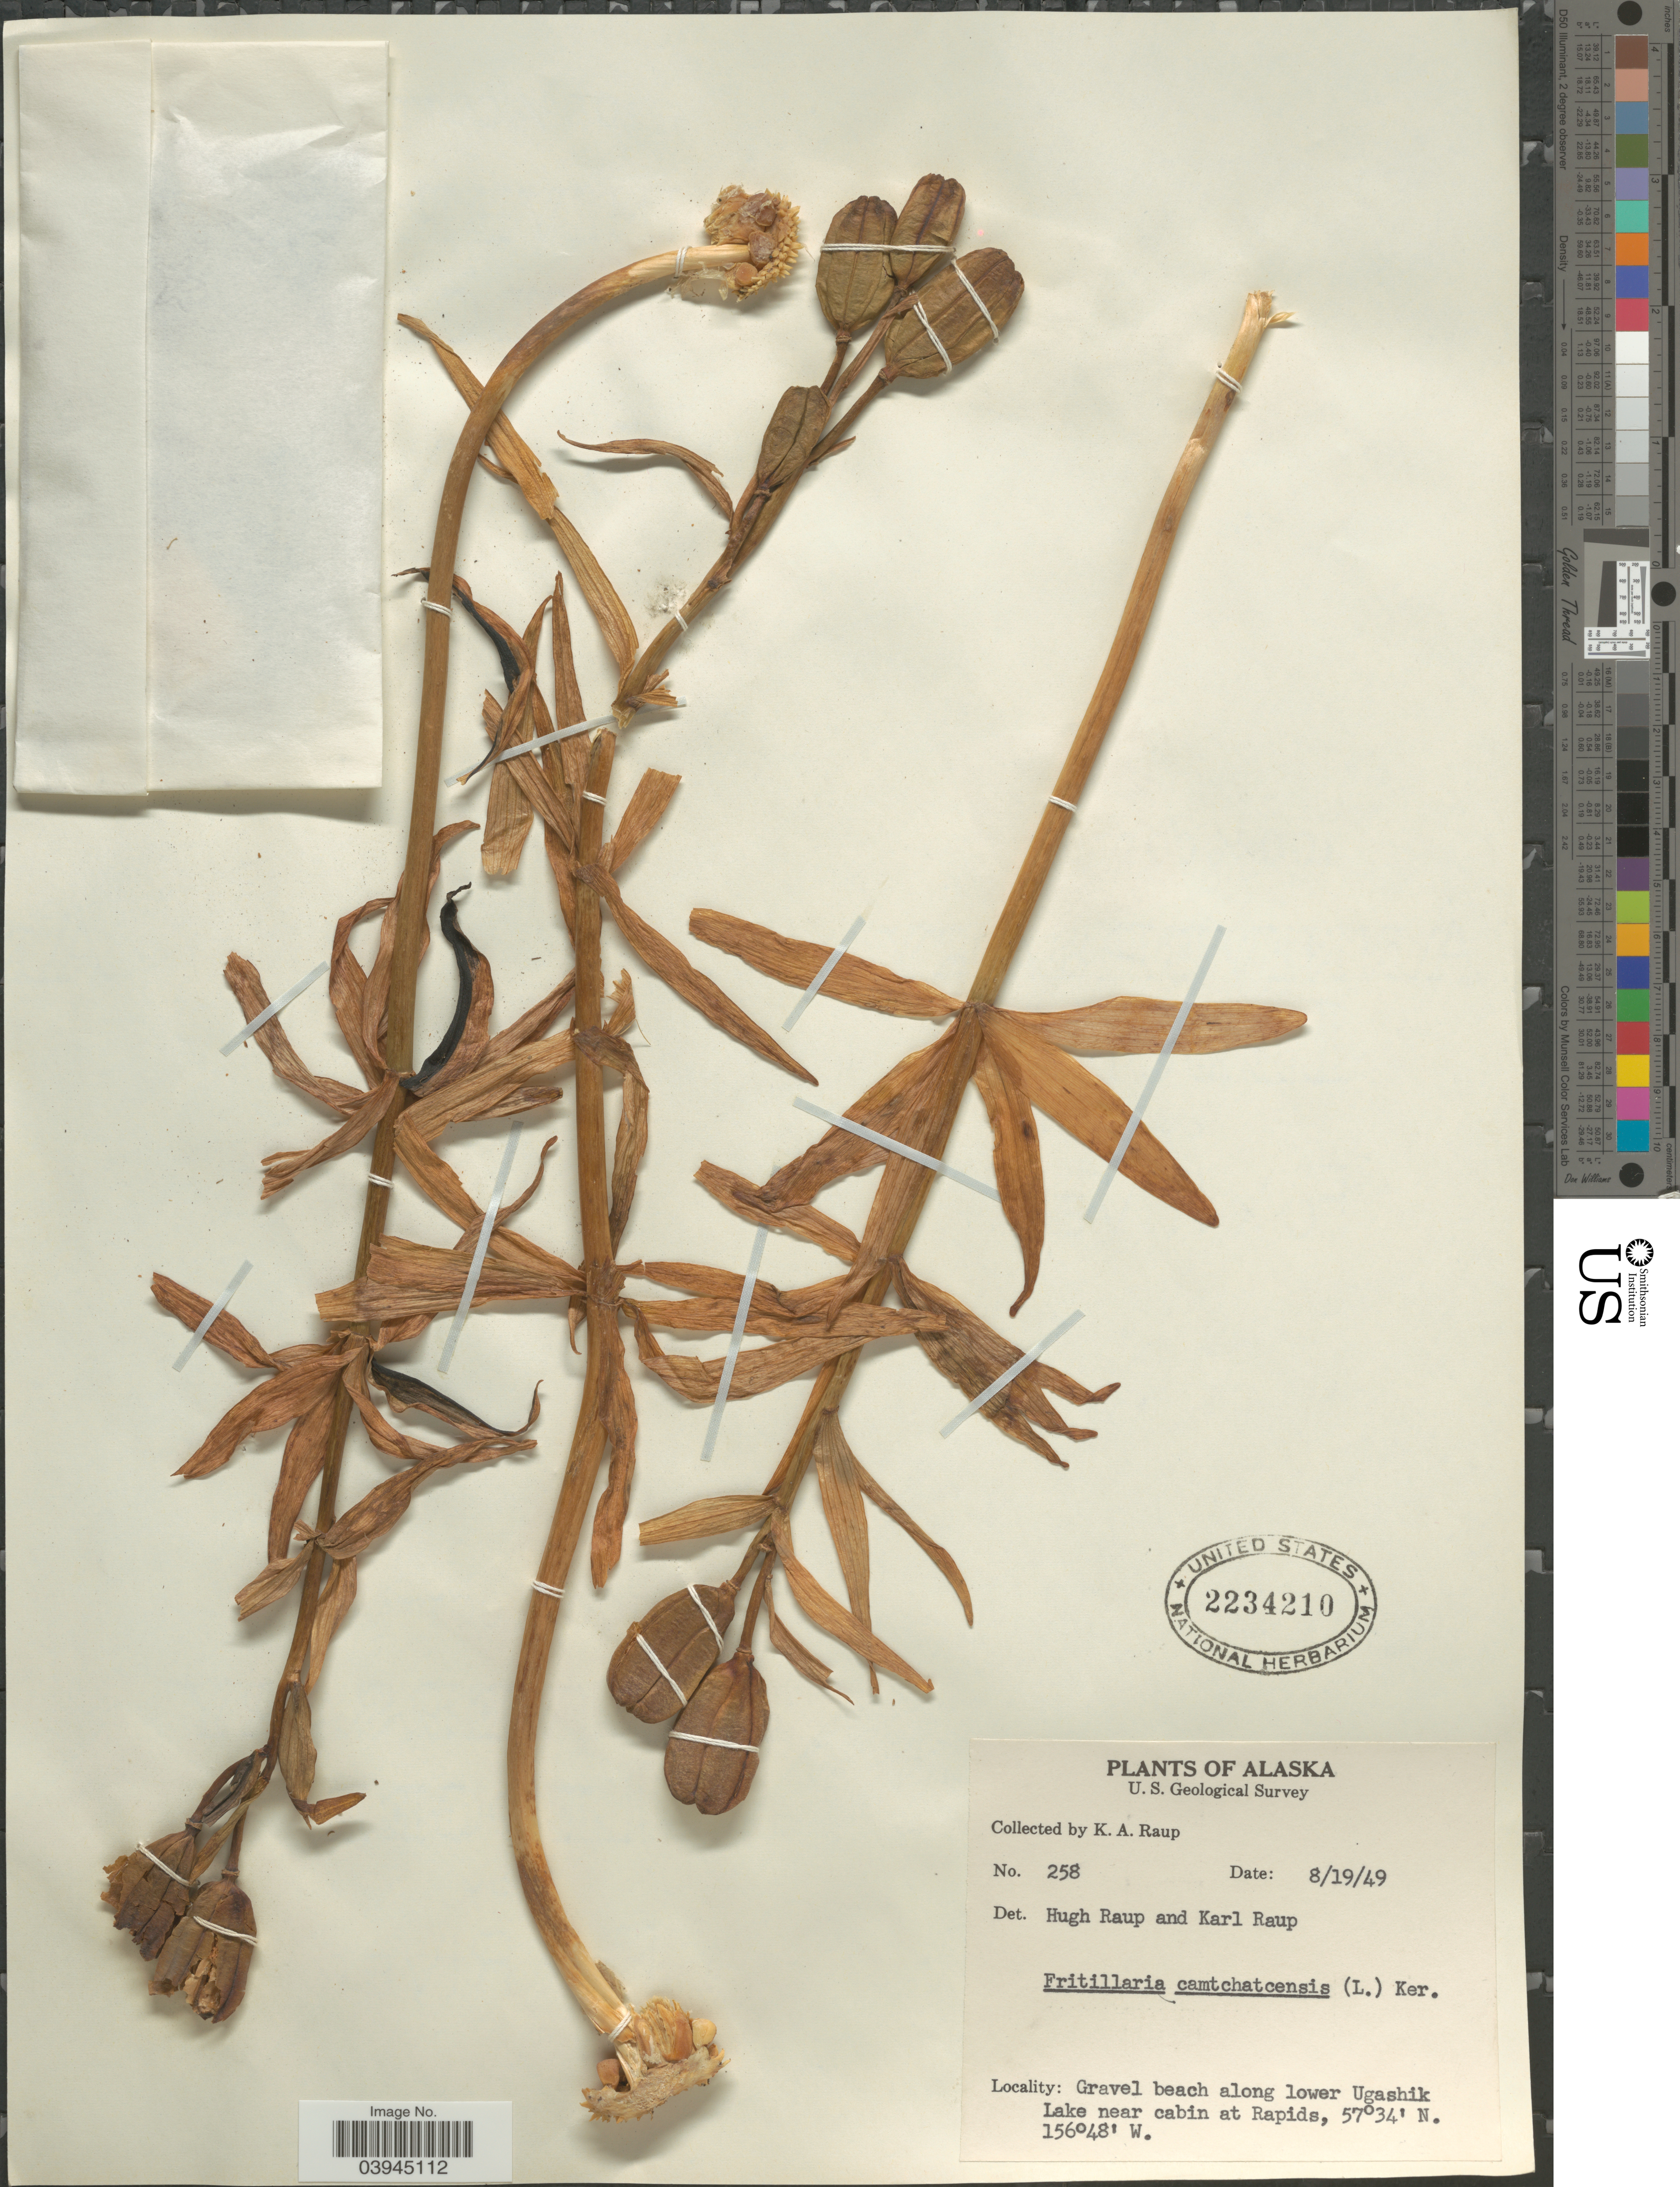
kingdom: Plantae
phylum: Tracheophyta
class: Liliopsida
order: Liliales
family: Liliaceae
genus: Fritillaria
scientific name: Fritillaria camschatcensis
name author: (L.) Ker Gawl.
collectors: K. Raup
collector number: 258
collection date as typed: Transcribed d/m/y: 19/8/49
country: United States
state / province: Alaska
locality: Gravel beach along lower Ugashik Lake near cabin at Rapids.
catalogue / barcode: US 2234210